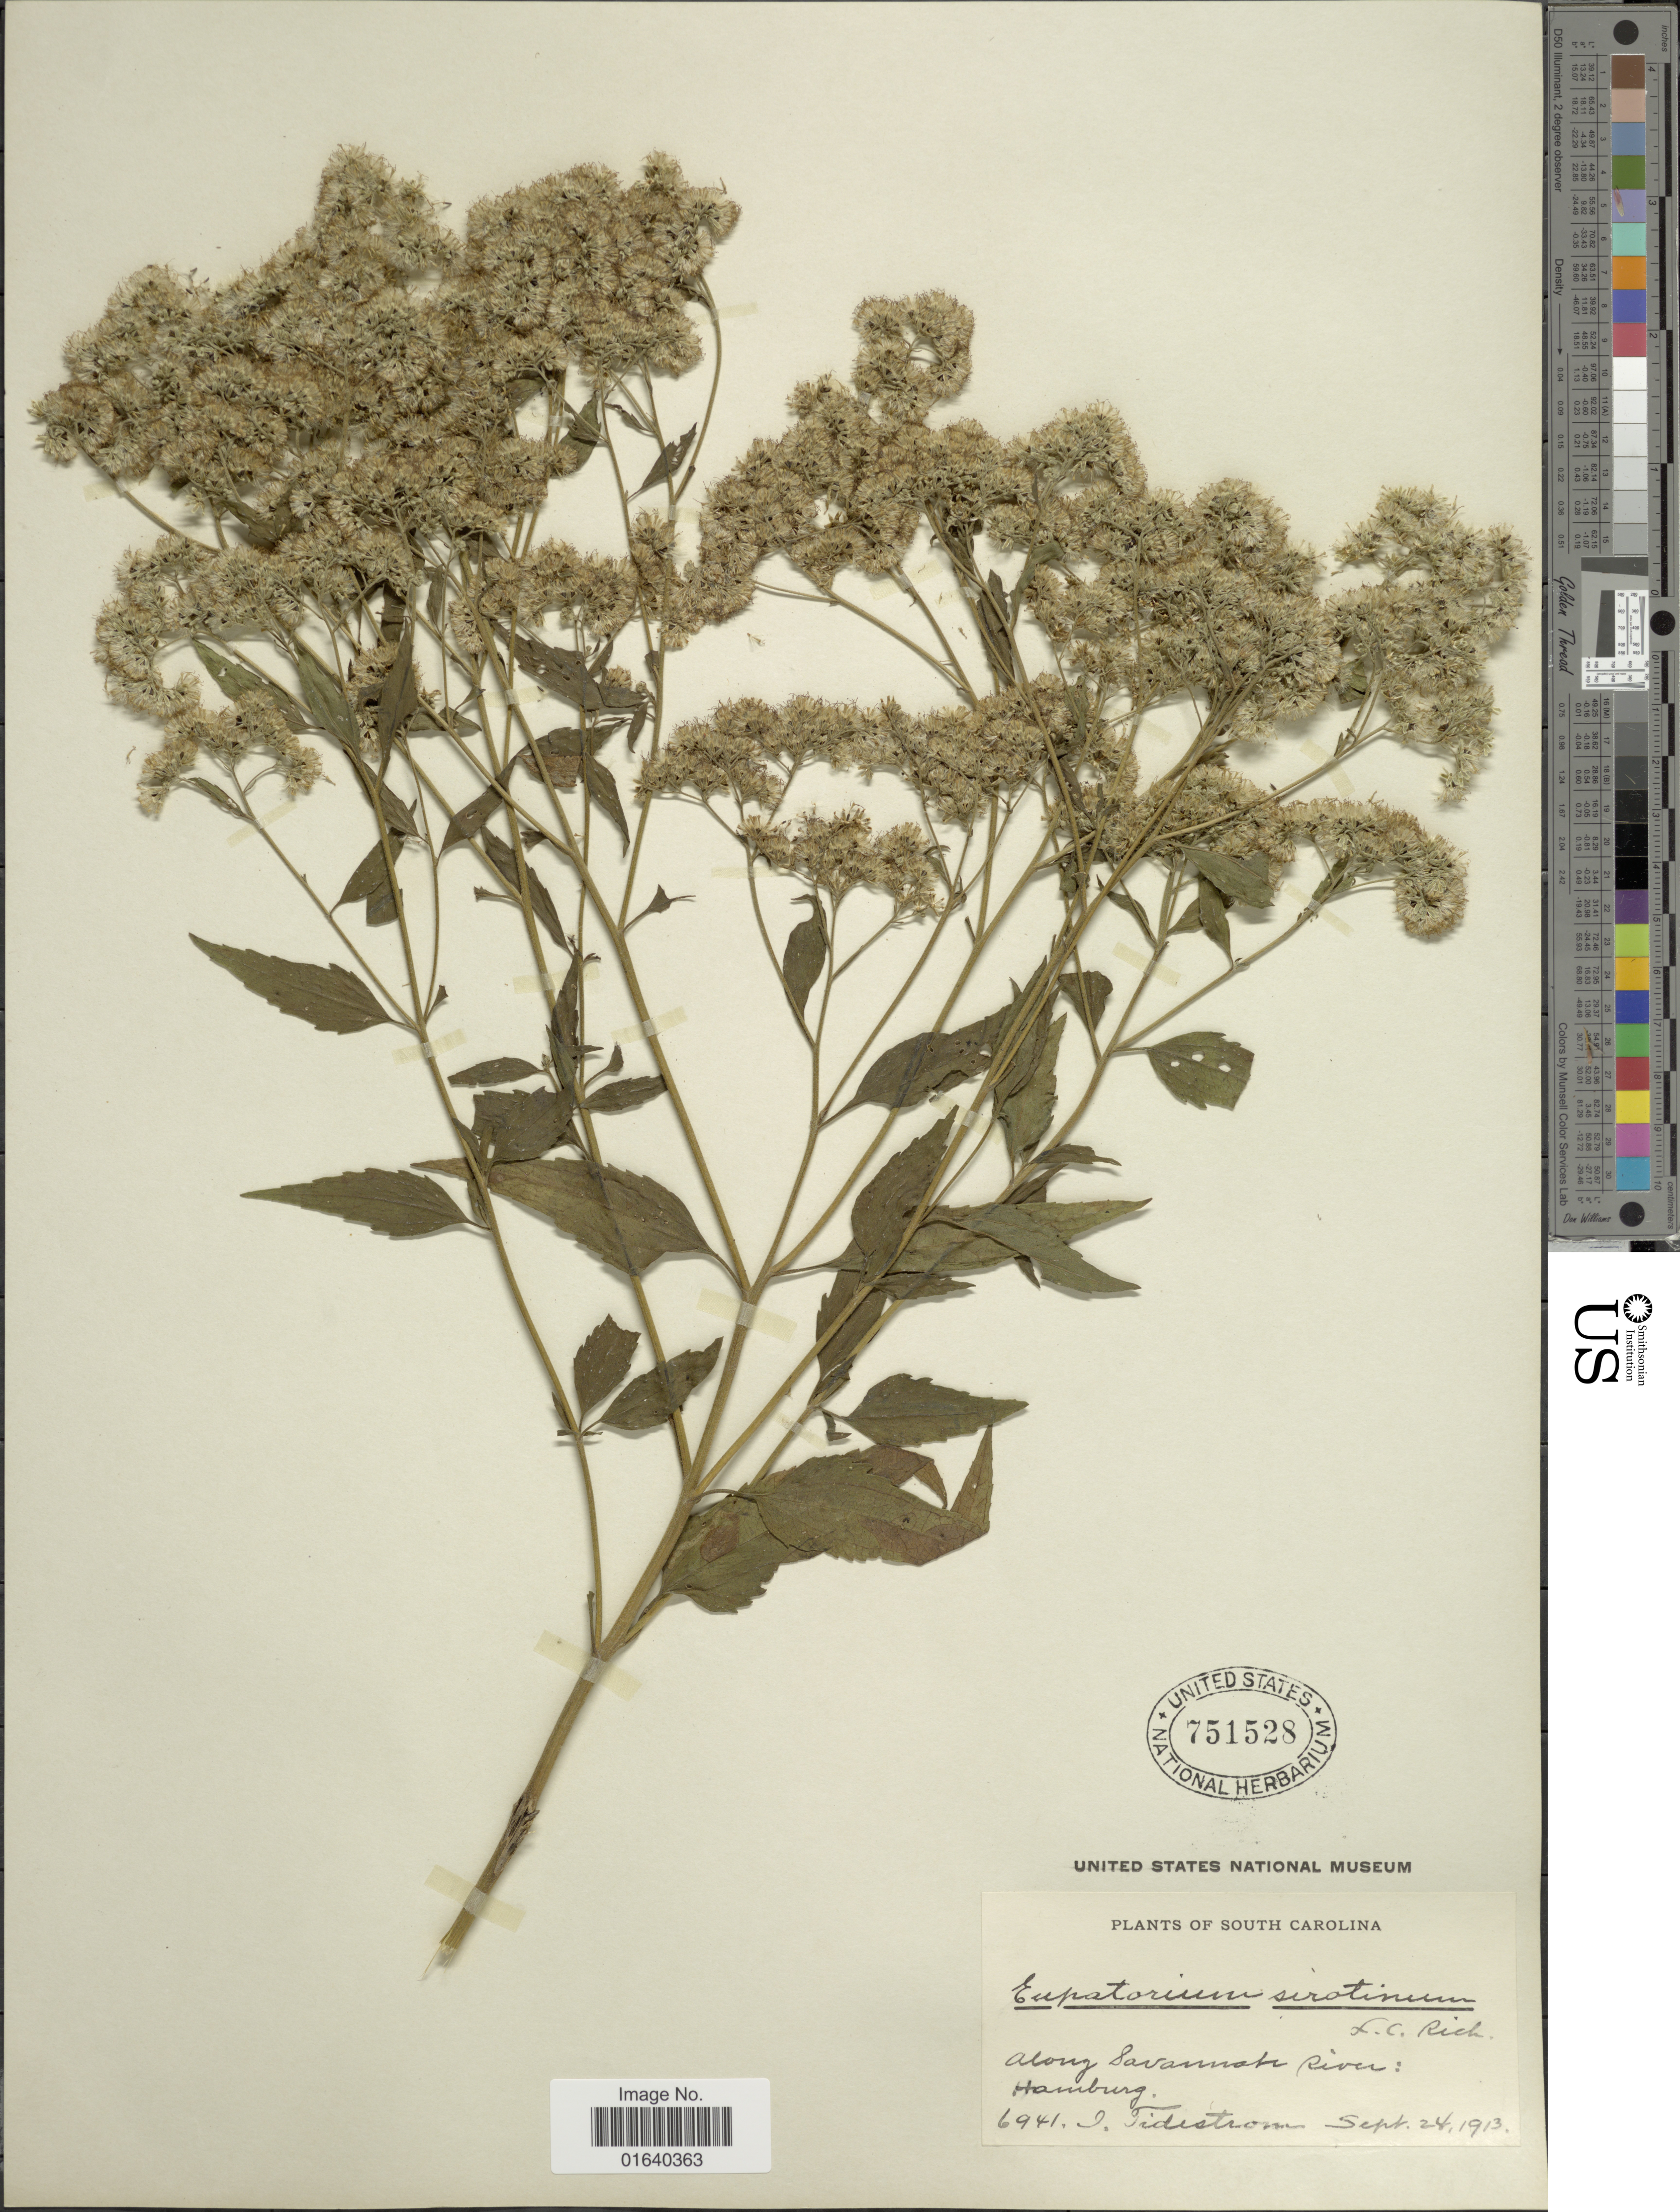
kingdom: Plantae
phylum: Tracheophyta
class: Magnoliopsida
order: Asterales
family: Asteraceae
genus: Eupatorium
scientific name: Eupatorium serotinum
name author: Michx.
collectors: I. F. Tidestrom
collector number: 6941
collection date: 1913-09-24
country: United States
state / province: South Carolina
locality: Along Savannah River: Hamburg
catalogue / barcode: US 751528